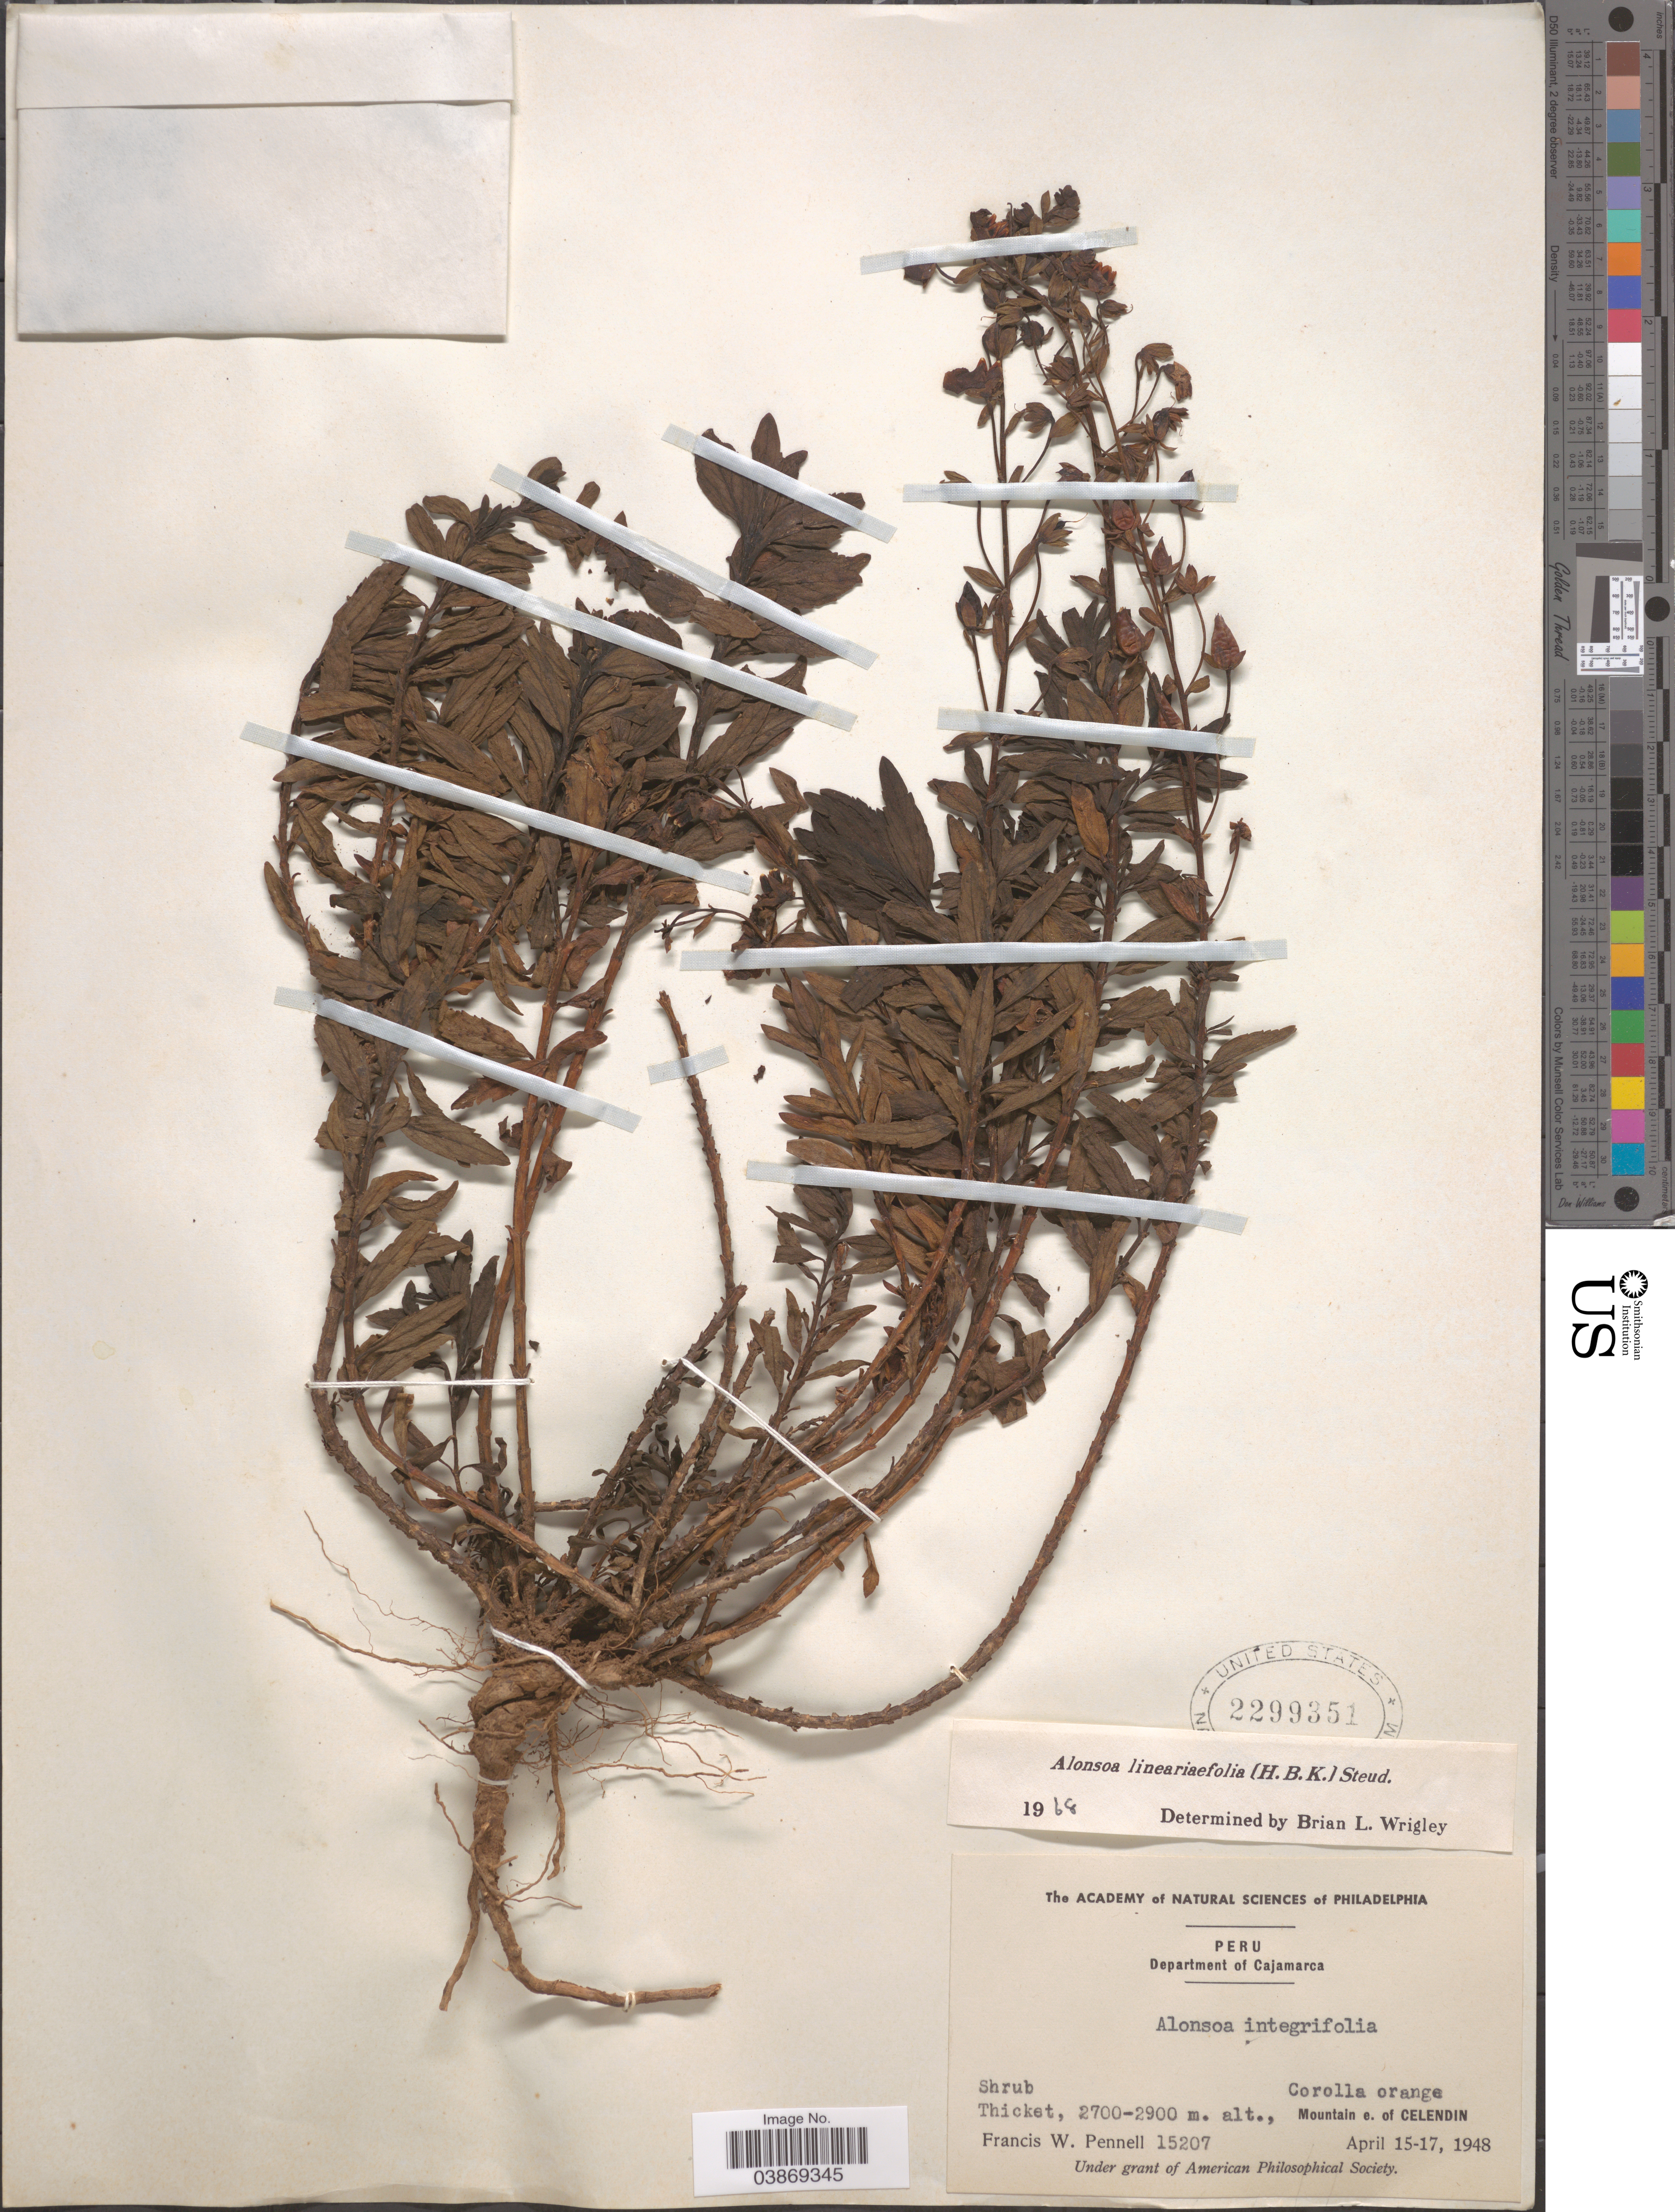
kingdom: Plantae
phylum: Tracheophyta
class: Magnoliopsida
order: Lamiales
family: Scrophulariaceae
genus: Alonsoa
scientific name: Alonsoa linearifolia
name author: Steud.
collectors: F. W. Pennell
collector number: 15207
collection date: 1948-04-15/1948-04-17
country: Peru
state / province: Cajamarca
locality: Department of Cajamarca. Mountain e. of Celendin.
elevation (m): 2700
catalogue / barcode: US 2299351